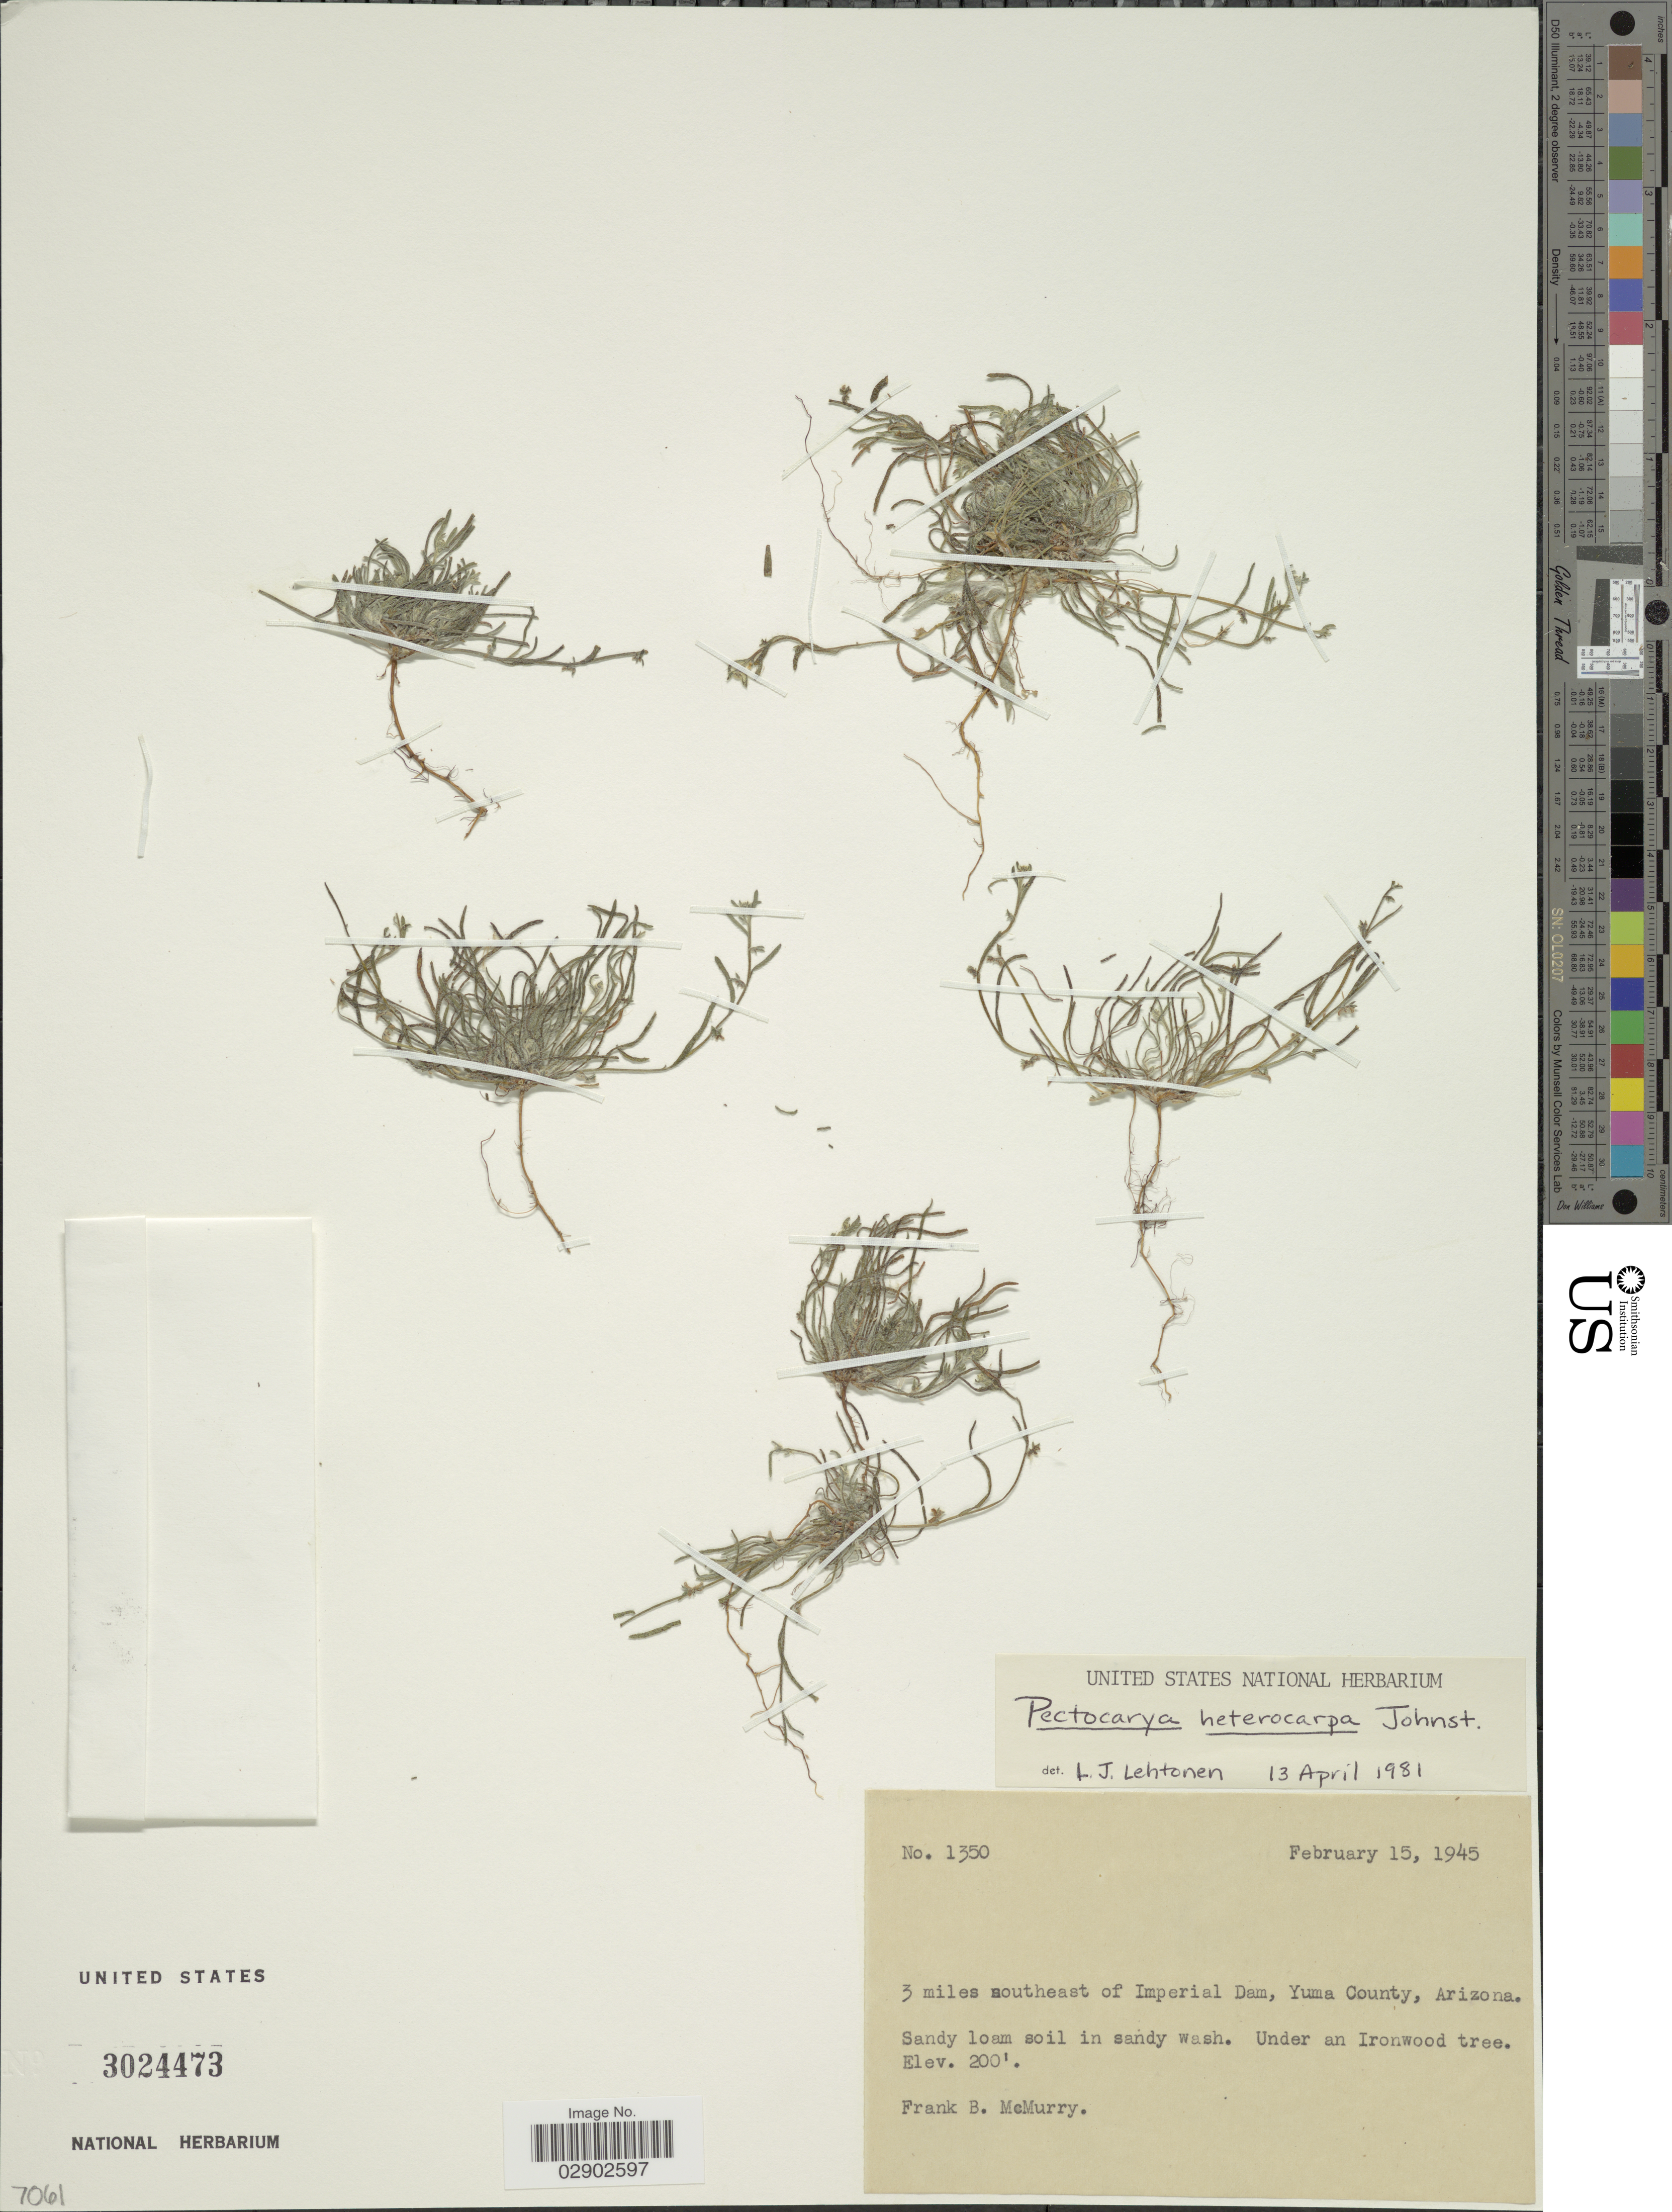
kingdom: Plantae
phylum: Tracheophyta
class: Magnoliopsida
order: Boraginales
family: Boraginaceae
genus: Pectocarya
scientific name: Pectocarya heterocarpa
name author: (I.M. Johnst.) I.M. Johnst.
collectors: F. B. McMurry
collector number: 1350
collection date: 1945-02-15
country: United States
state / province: Arizona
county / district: Yuma Co.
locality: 3 miles southeast of Imperial Dam,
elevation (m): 61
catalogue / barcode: US 3024473